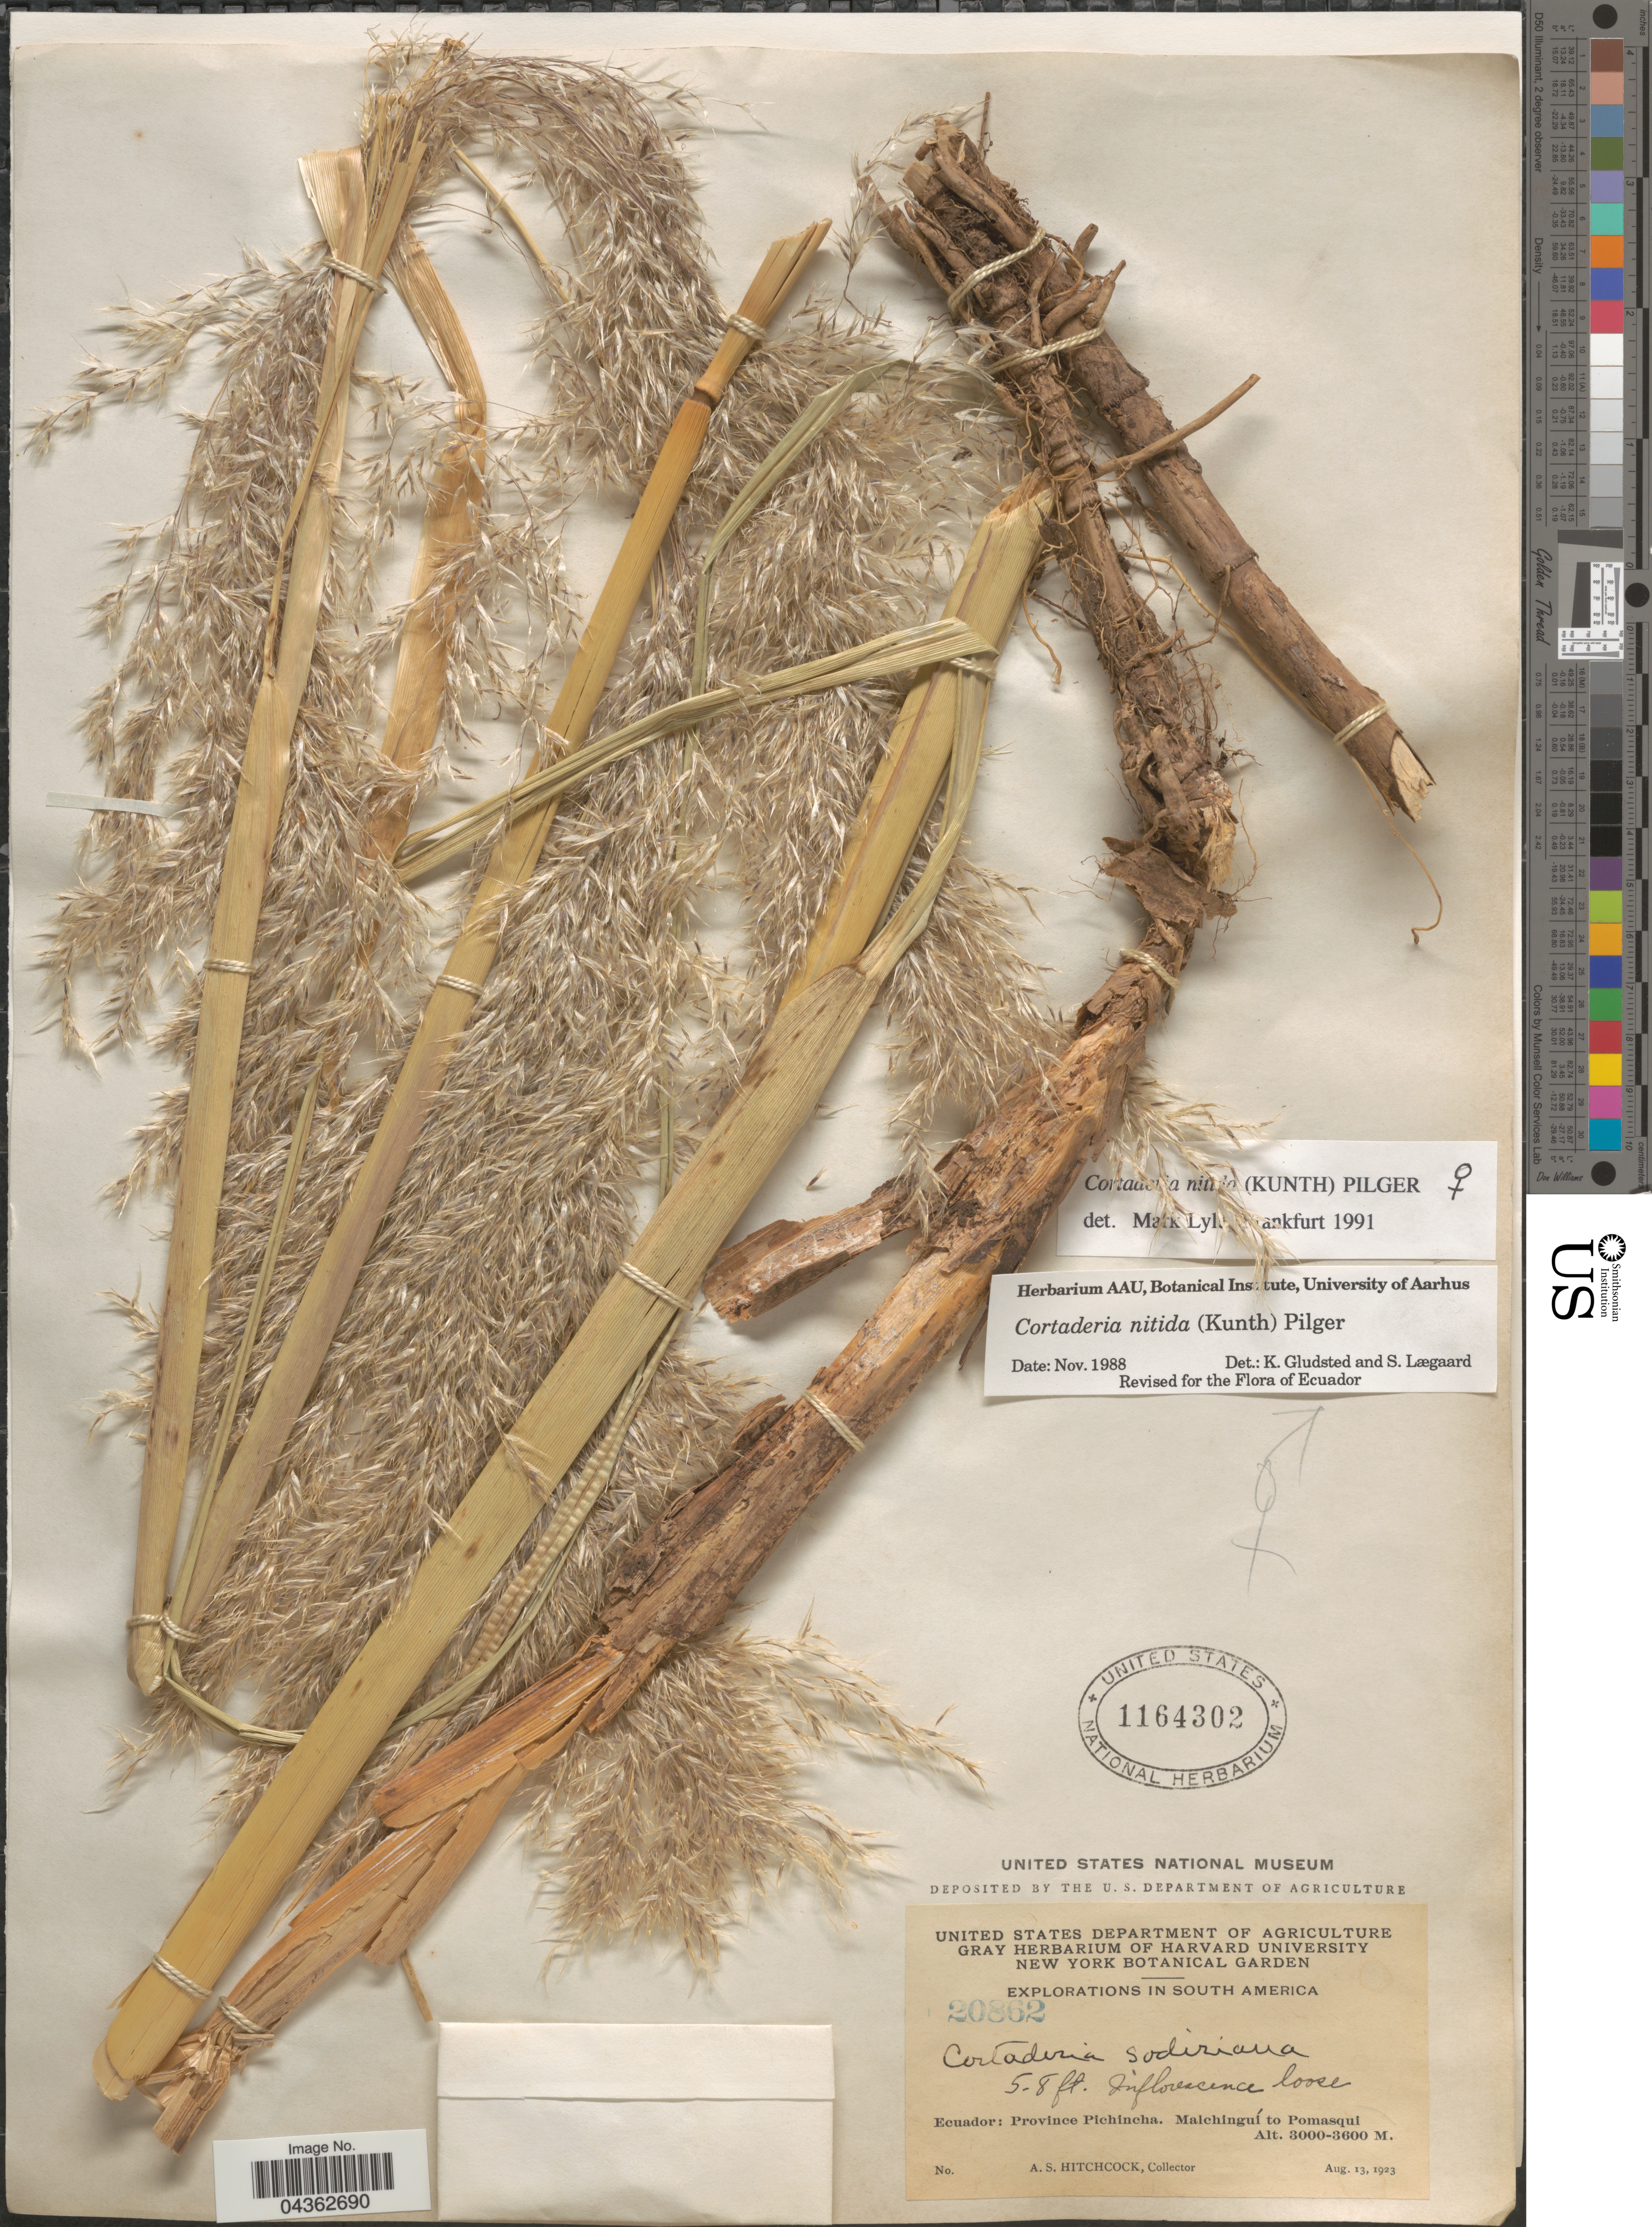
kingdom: Plantae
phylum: Tracheophyta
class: Liliopsida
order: Poales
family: Poaceae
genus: Cortaderia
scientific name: Cortaderia nitida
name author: (Kunth) Pilg.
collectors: A. S. Hitchcock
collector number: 20862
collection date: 1923-08-13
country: Ecuador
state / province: Pichincha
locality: Explorations in South America. Malchiuguí to Pomasqui.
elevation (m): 3000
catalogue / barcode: US 1164302